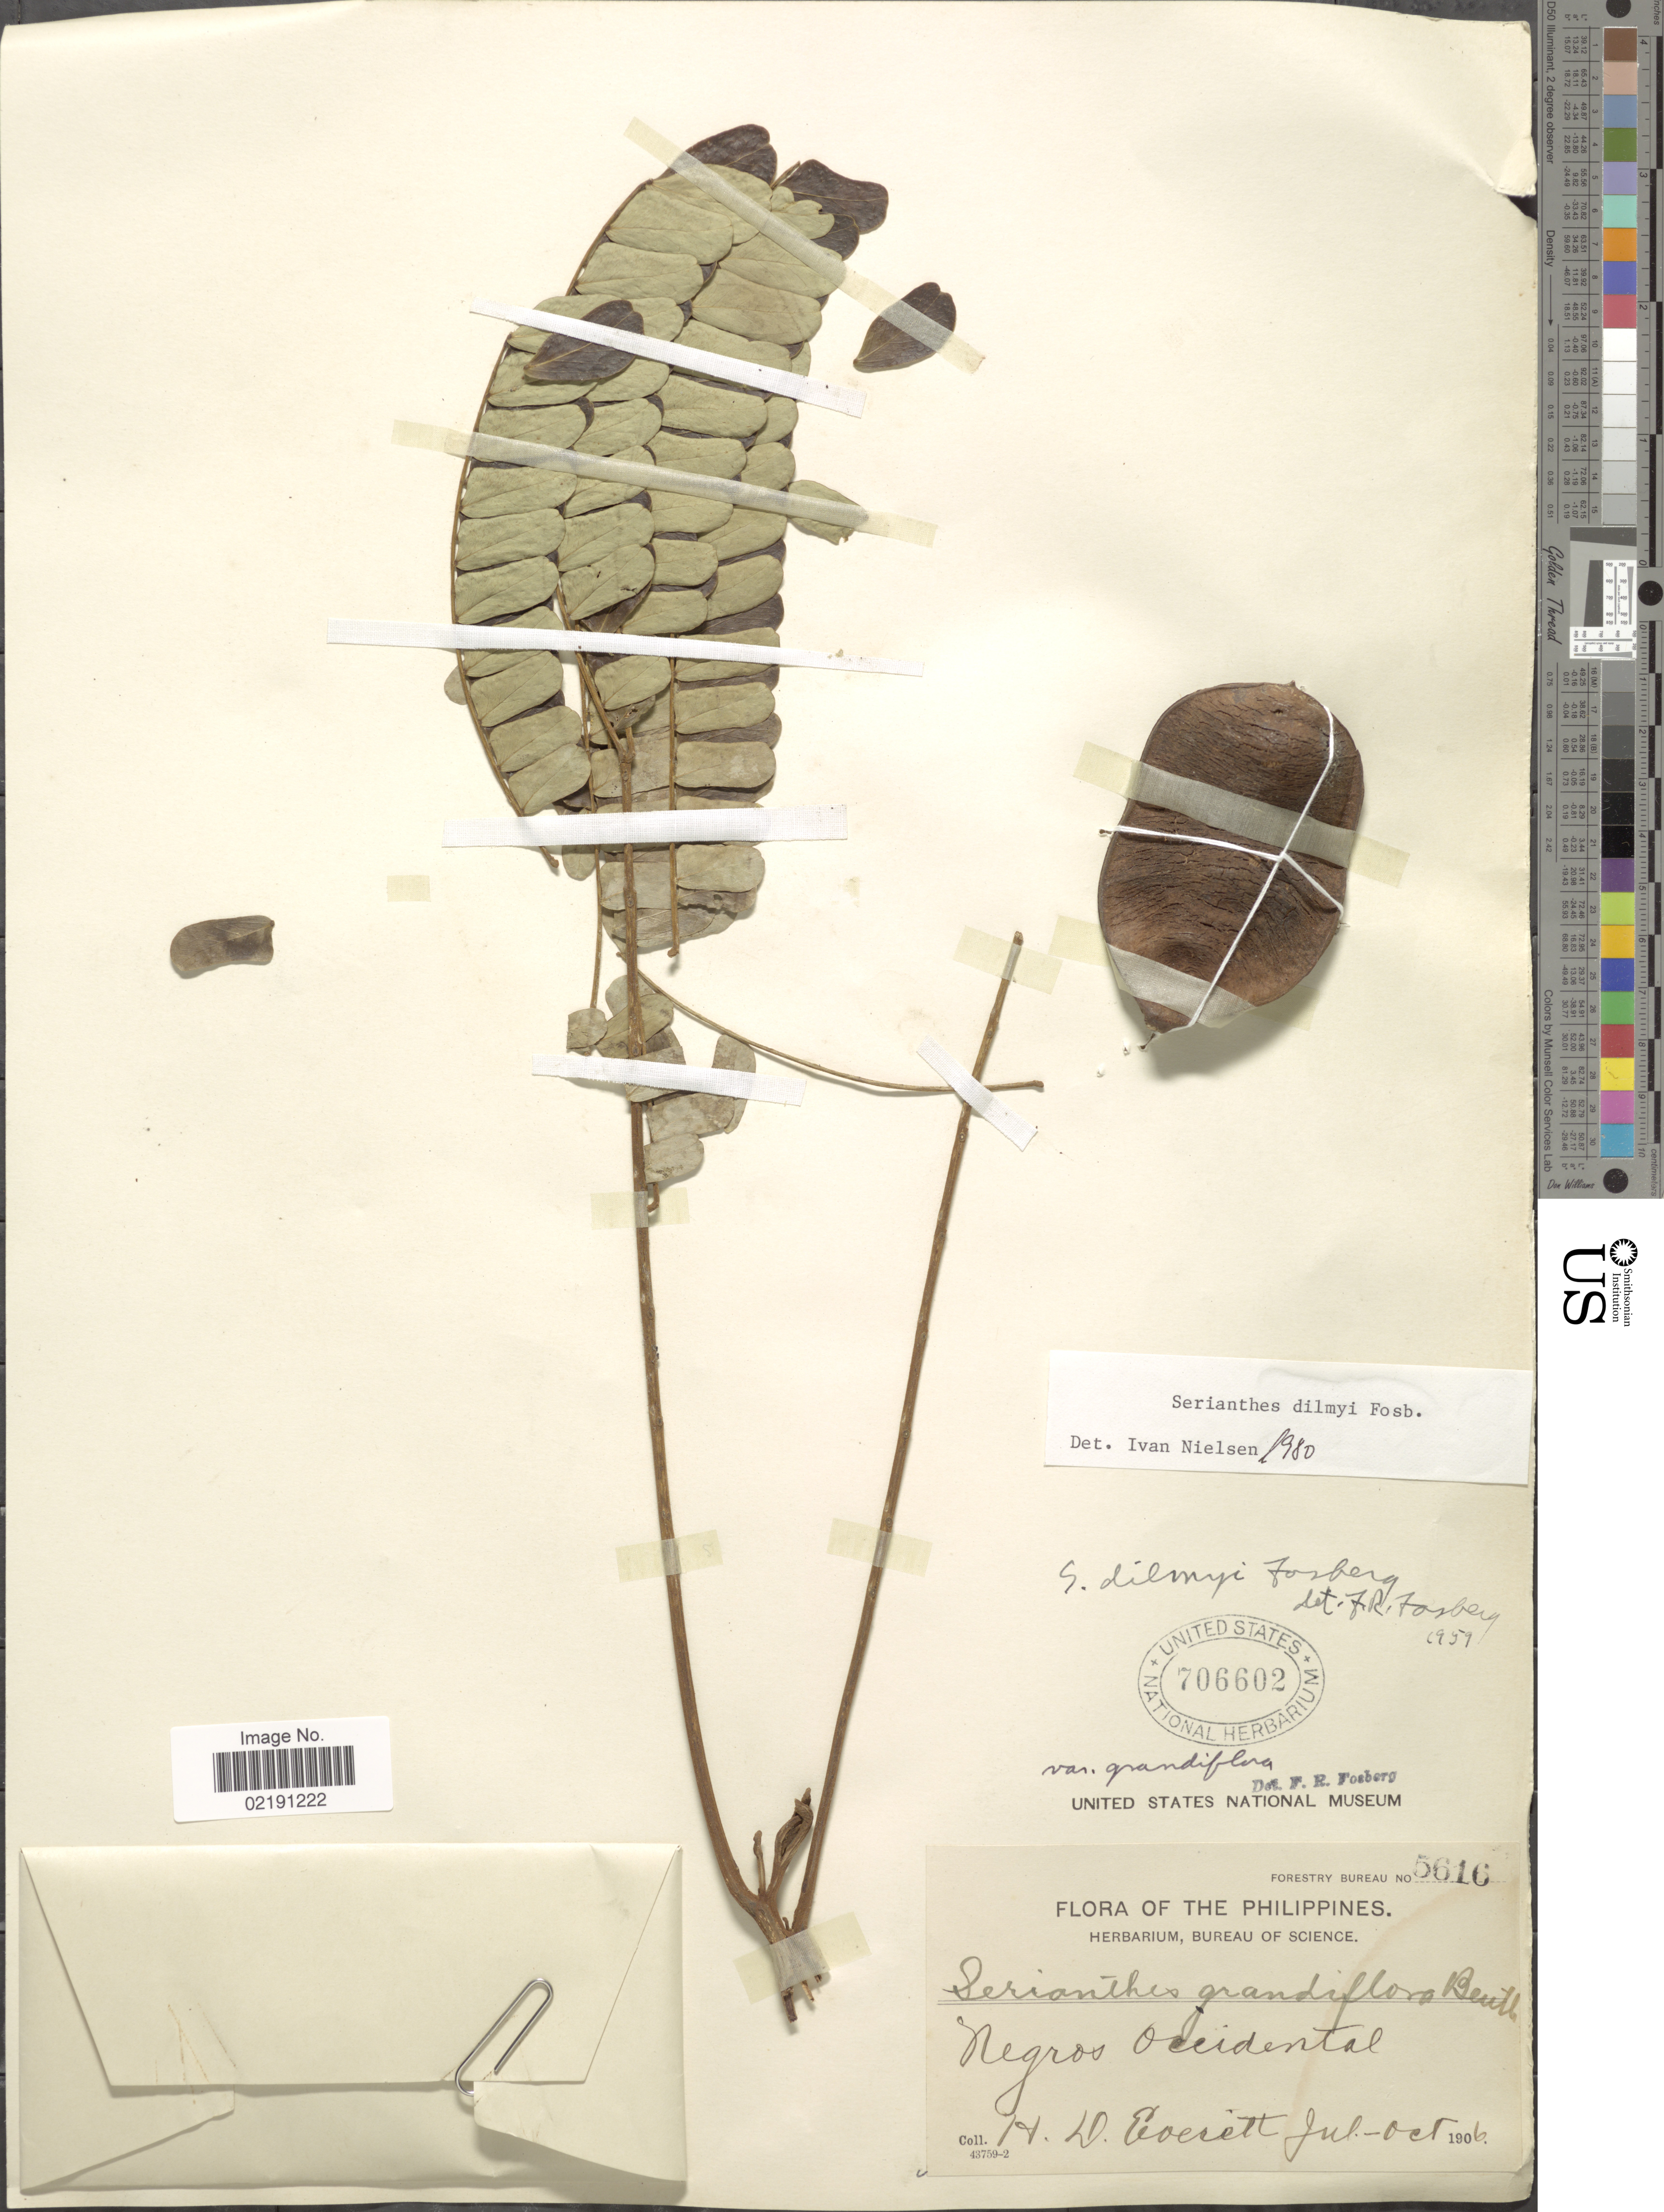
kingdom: Plantae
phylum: Tracheophyta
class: Magnoliopsida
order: Fabales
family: Fabaceae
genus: Serianthes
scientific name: Serianthes dilmyi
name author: Fosberg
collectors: H. Everett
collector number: Forestry Bureau 5616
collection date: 1906-07/1906-10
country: Philippines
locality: Negros Occidental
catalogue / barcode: US 706602